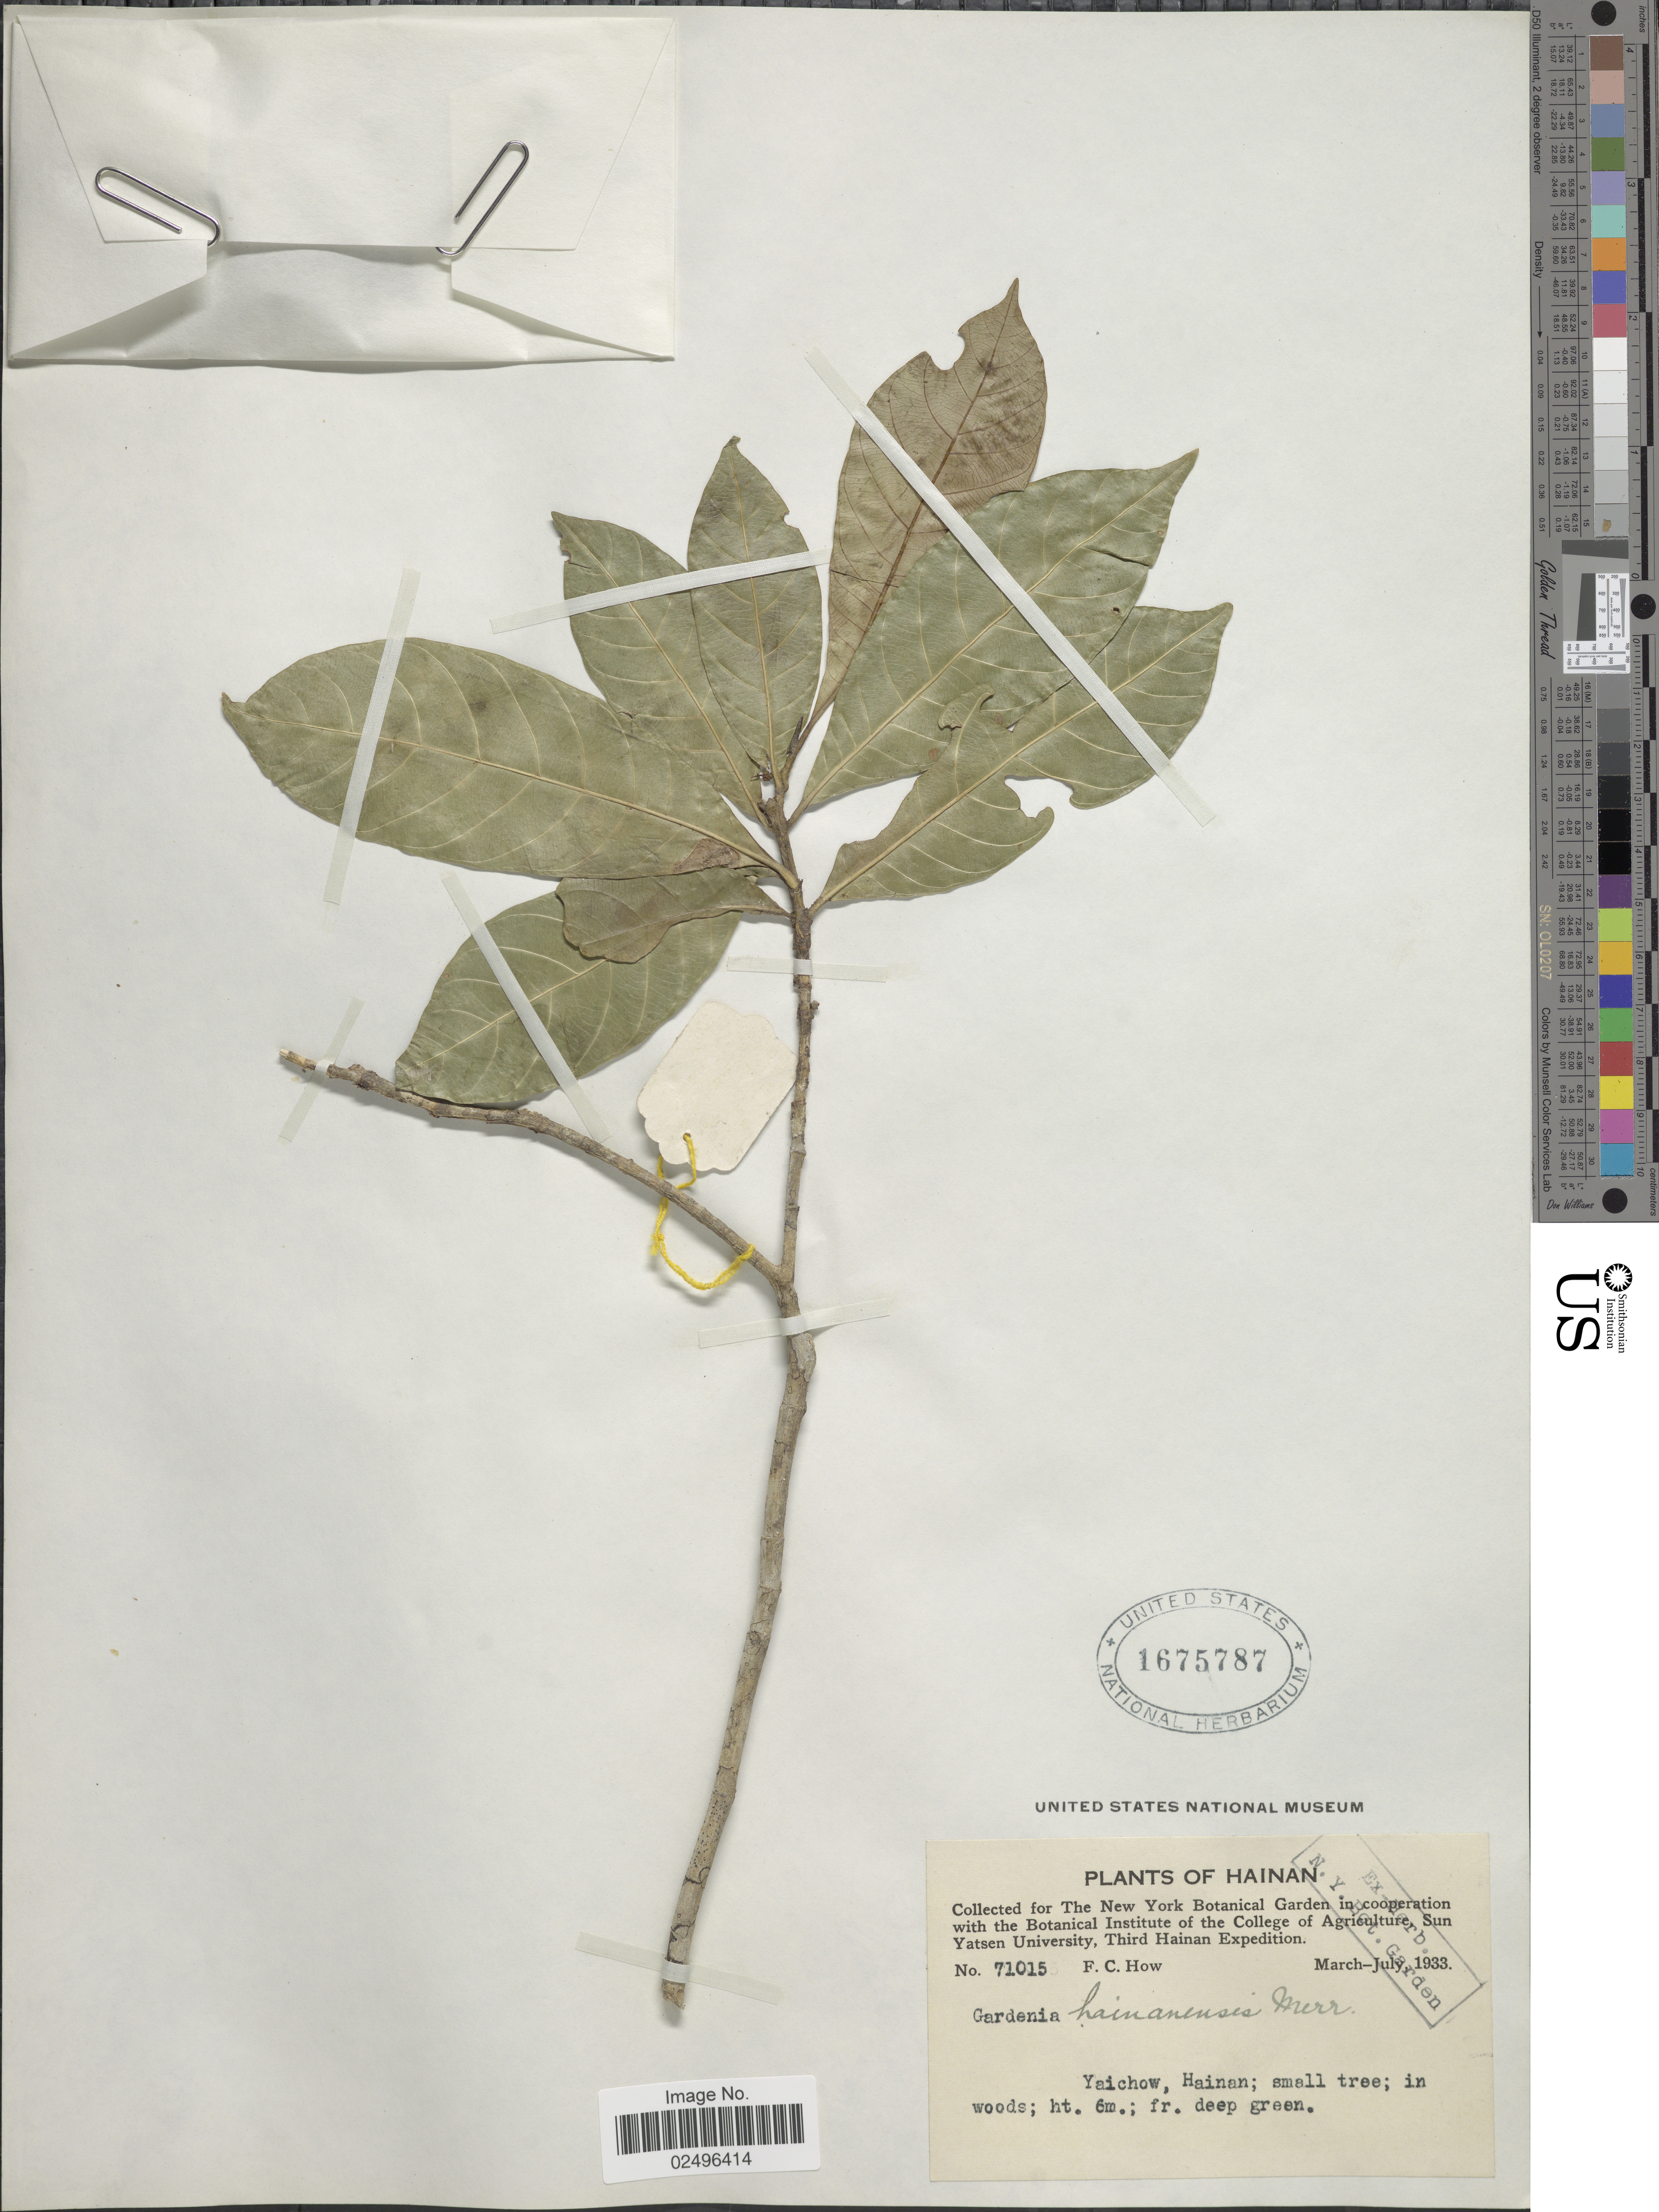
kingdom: Plantae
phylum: Tracheophyta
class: Magnoliopsida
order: Gentianales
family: Rubiaceae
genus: Gardenia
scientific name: Gardenia hainanensis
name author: Merr.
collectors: F. C. How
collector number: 71015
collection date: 1933-03/1933-07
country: China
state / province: Hainan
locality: Hainan, Yaichow, Hainan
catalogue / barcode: US 1675787